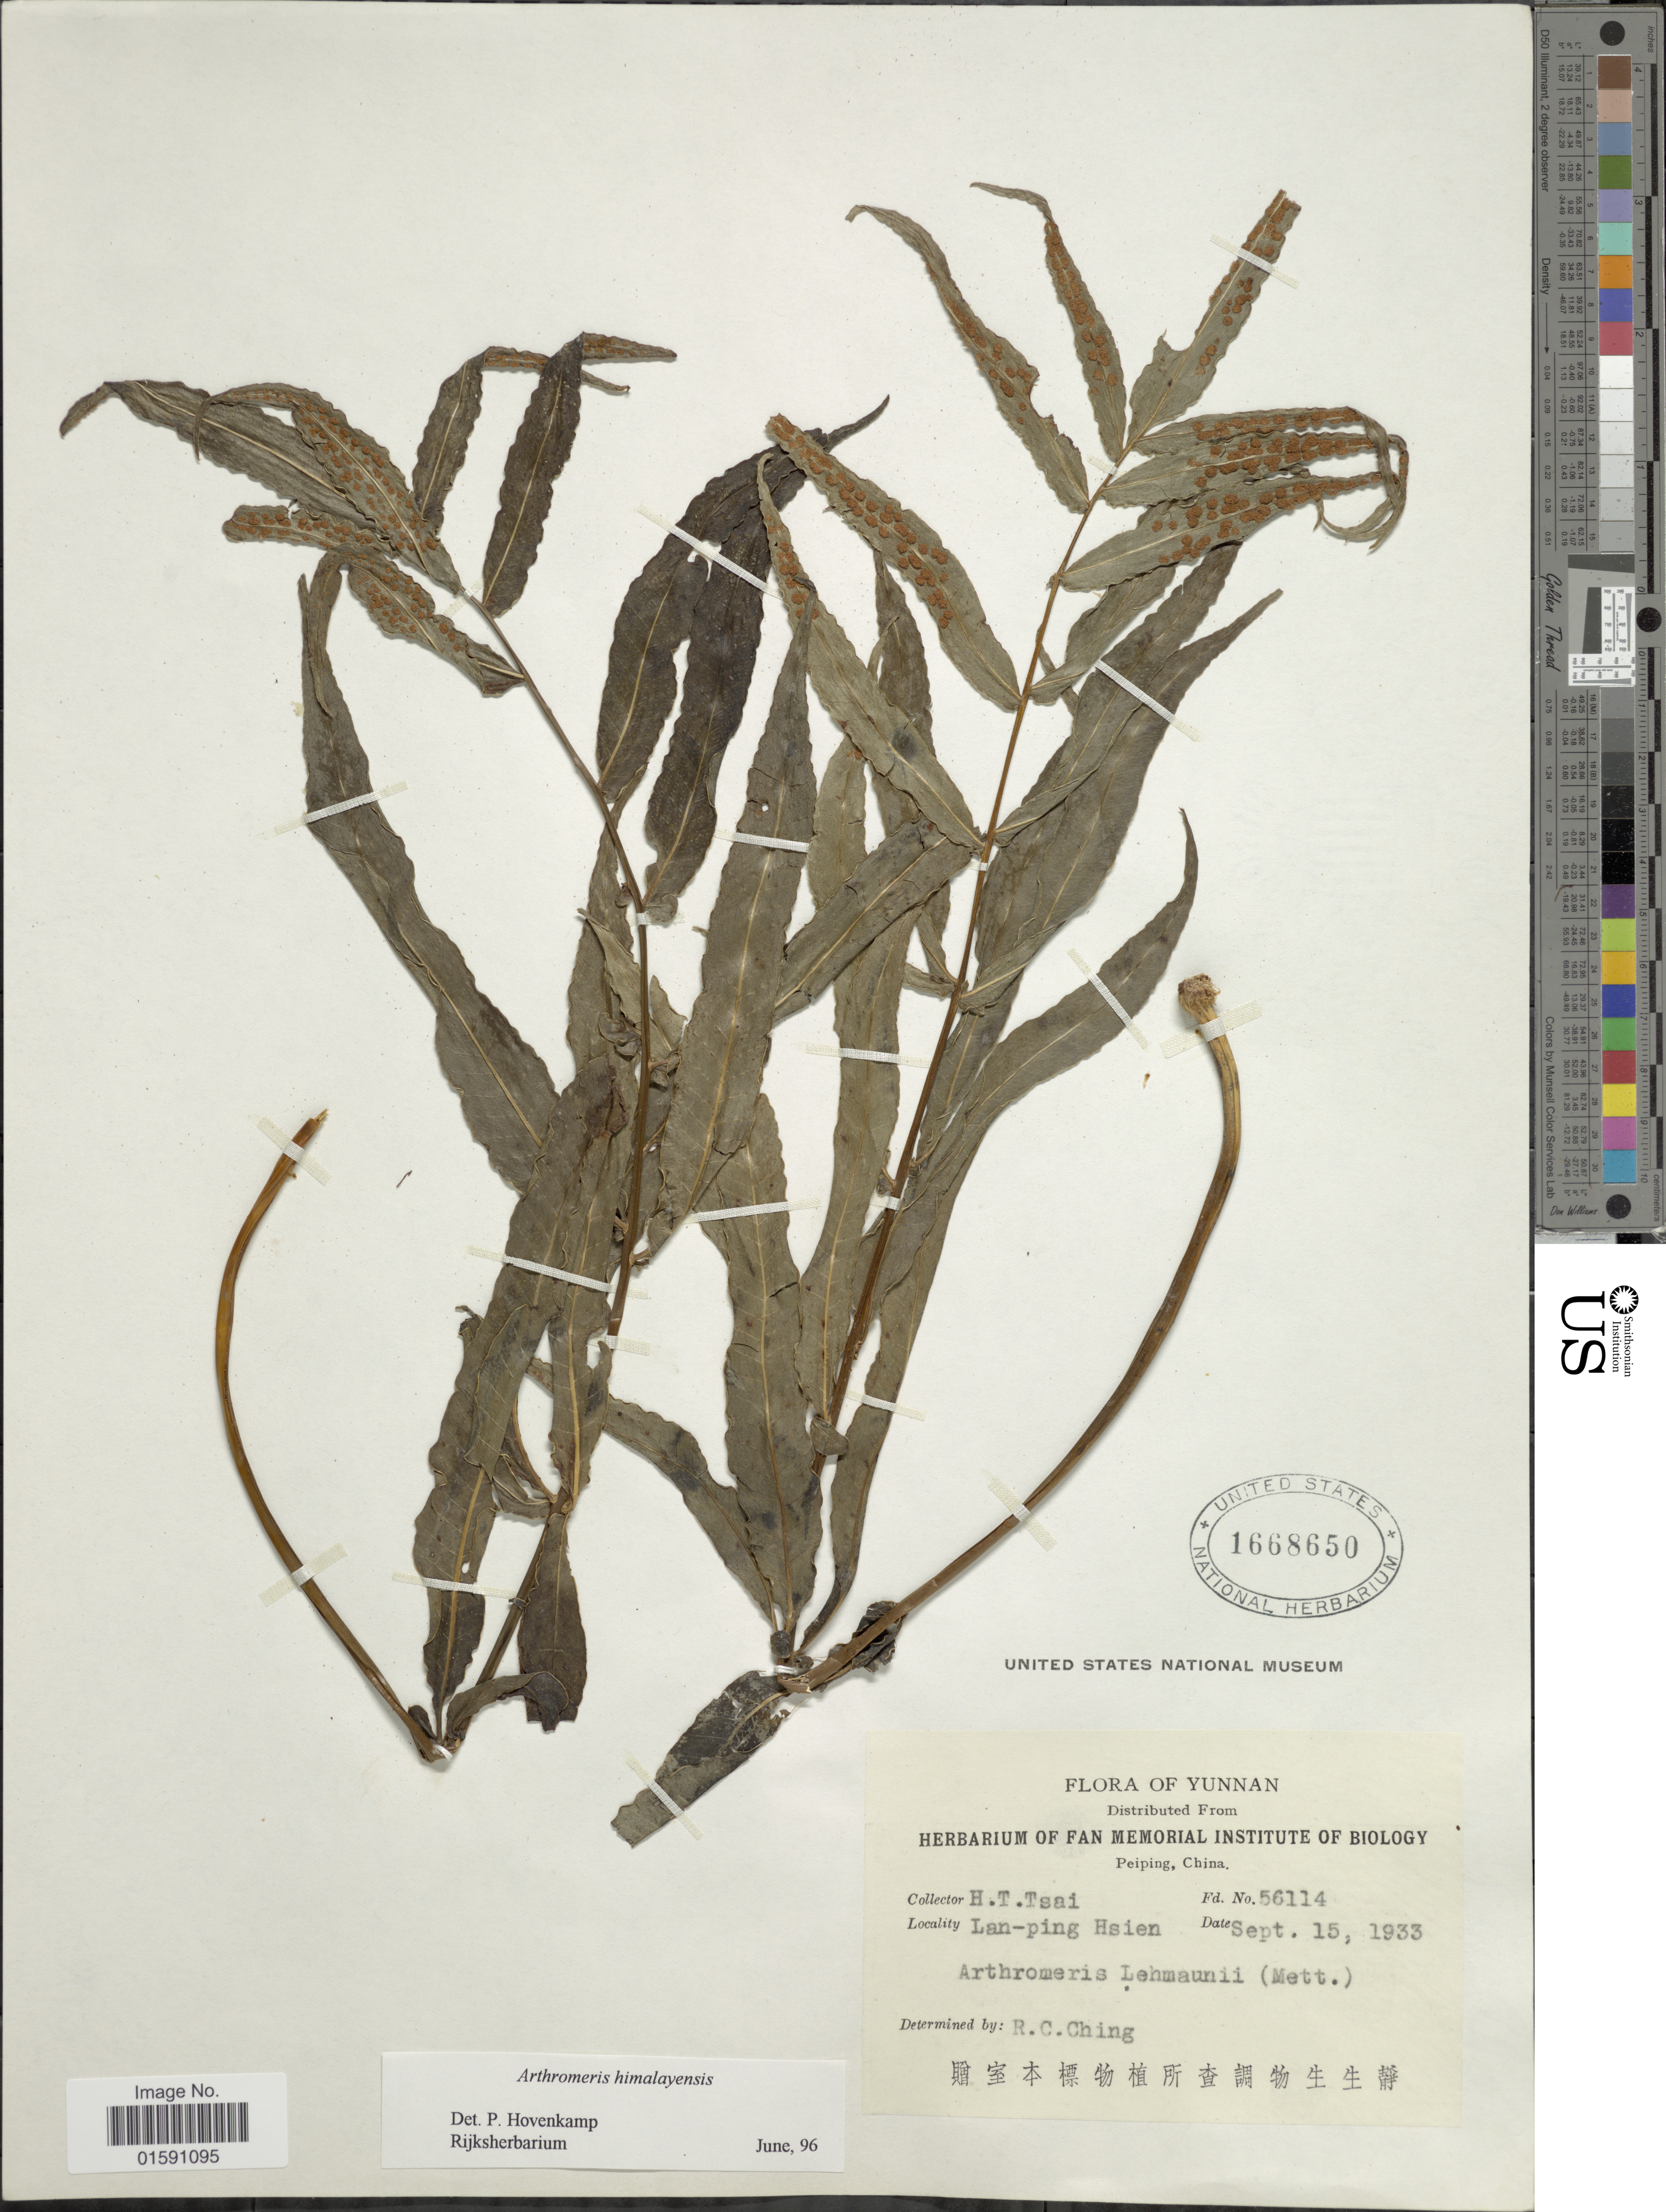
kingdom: Plantae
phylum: Tracheophyta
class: Polypodiopsida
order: Polypodiales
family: Polypodiaceae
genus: Arthromeris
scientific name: Arthromeris himalayensis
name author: (Hook.) Ching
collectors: H. Tsai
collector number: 56114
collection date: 1933-09-15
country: China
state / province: Yunnan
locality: Peiping, China. Lan-ping Hsien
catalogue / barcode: US 1668650